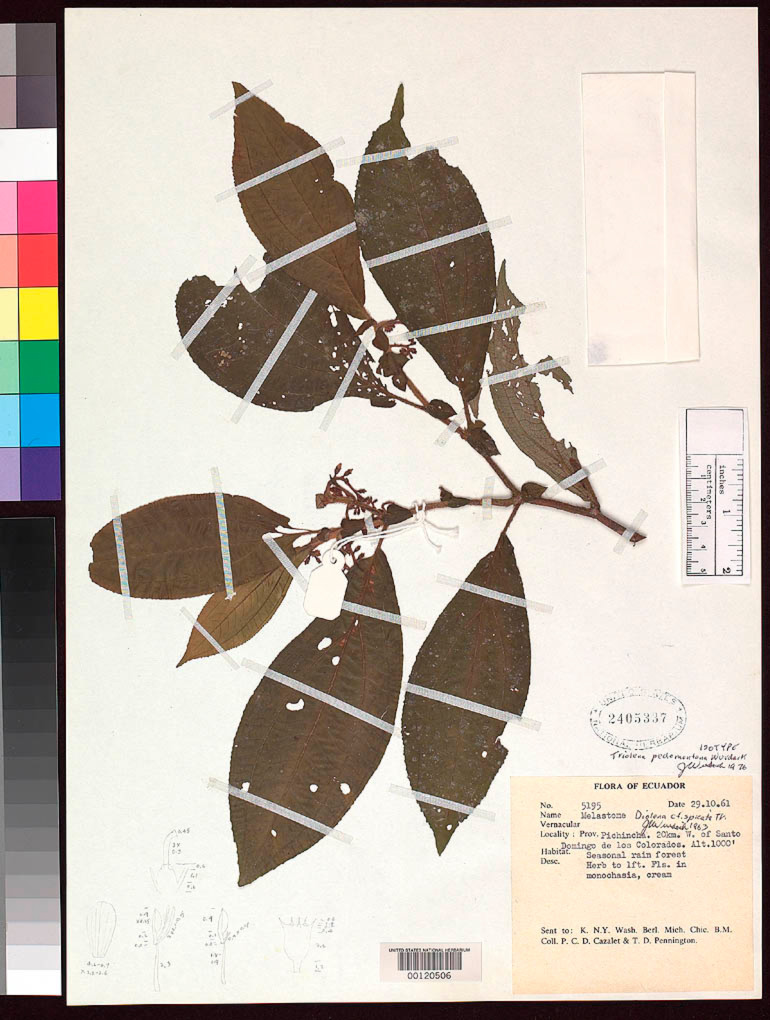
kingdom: Plantae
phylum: Tracheophyta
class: Magnoliopsida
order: Myrtales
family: Melastomataceae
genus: Triolena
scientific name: Triolena pedemontana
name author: Wurdack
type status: Isotype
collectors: P. C. D. Cazalet & T. D. Pennington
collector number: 5195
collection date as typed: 29 Oct 1961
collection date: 1961-10-29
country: Ecuador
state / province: Pichincha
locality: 20 km. west of Santo Domingo de los Colorados.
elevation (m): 300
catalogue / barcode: US 2405337